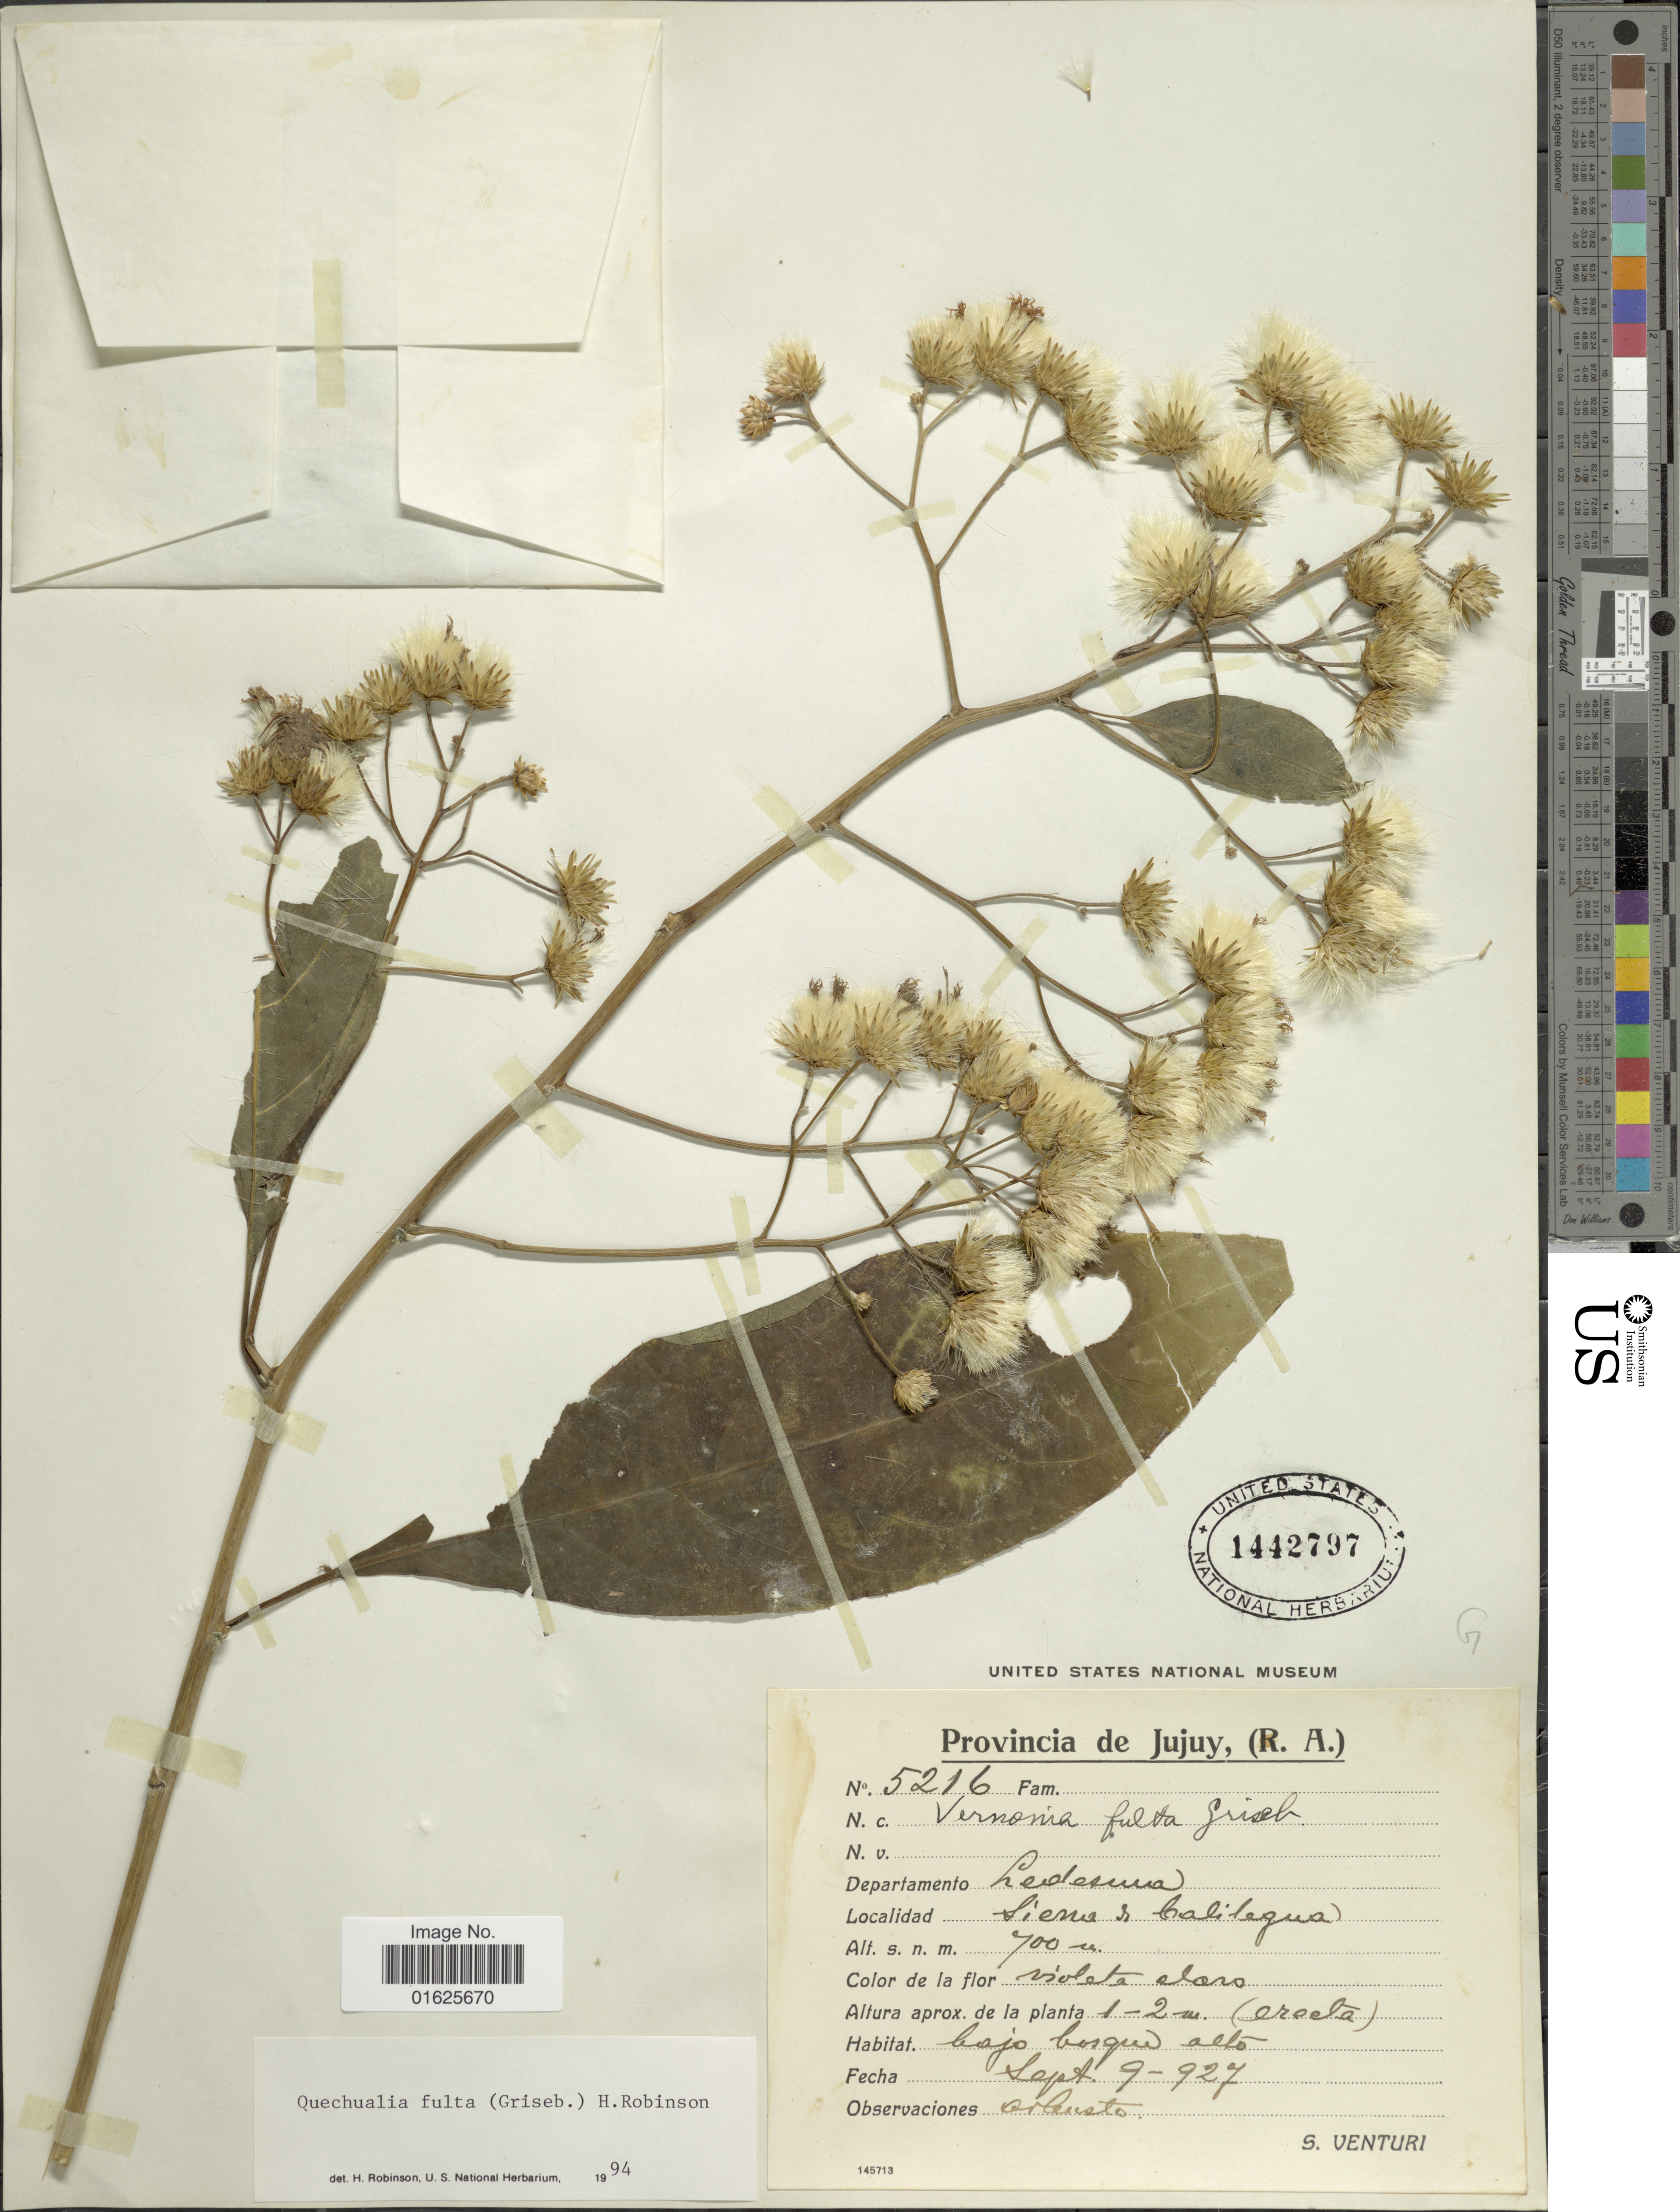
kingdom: Plantae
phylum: Tracheophyta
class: Magnoliopsida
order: Asterales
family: Asteraceae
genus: Quechualia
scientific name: Quechualia fulta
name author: (Griseb.) H. Rob.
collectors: S. Venturi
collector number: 5216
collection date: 1927-09-09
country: Argentina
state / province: Jujuy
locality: (R. A.) Departamento Ledesma, Sierra de Calilegua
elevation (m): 700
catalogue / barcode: US 1442797